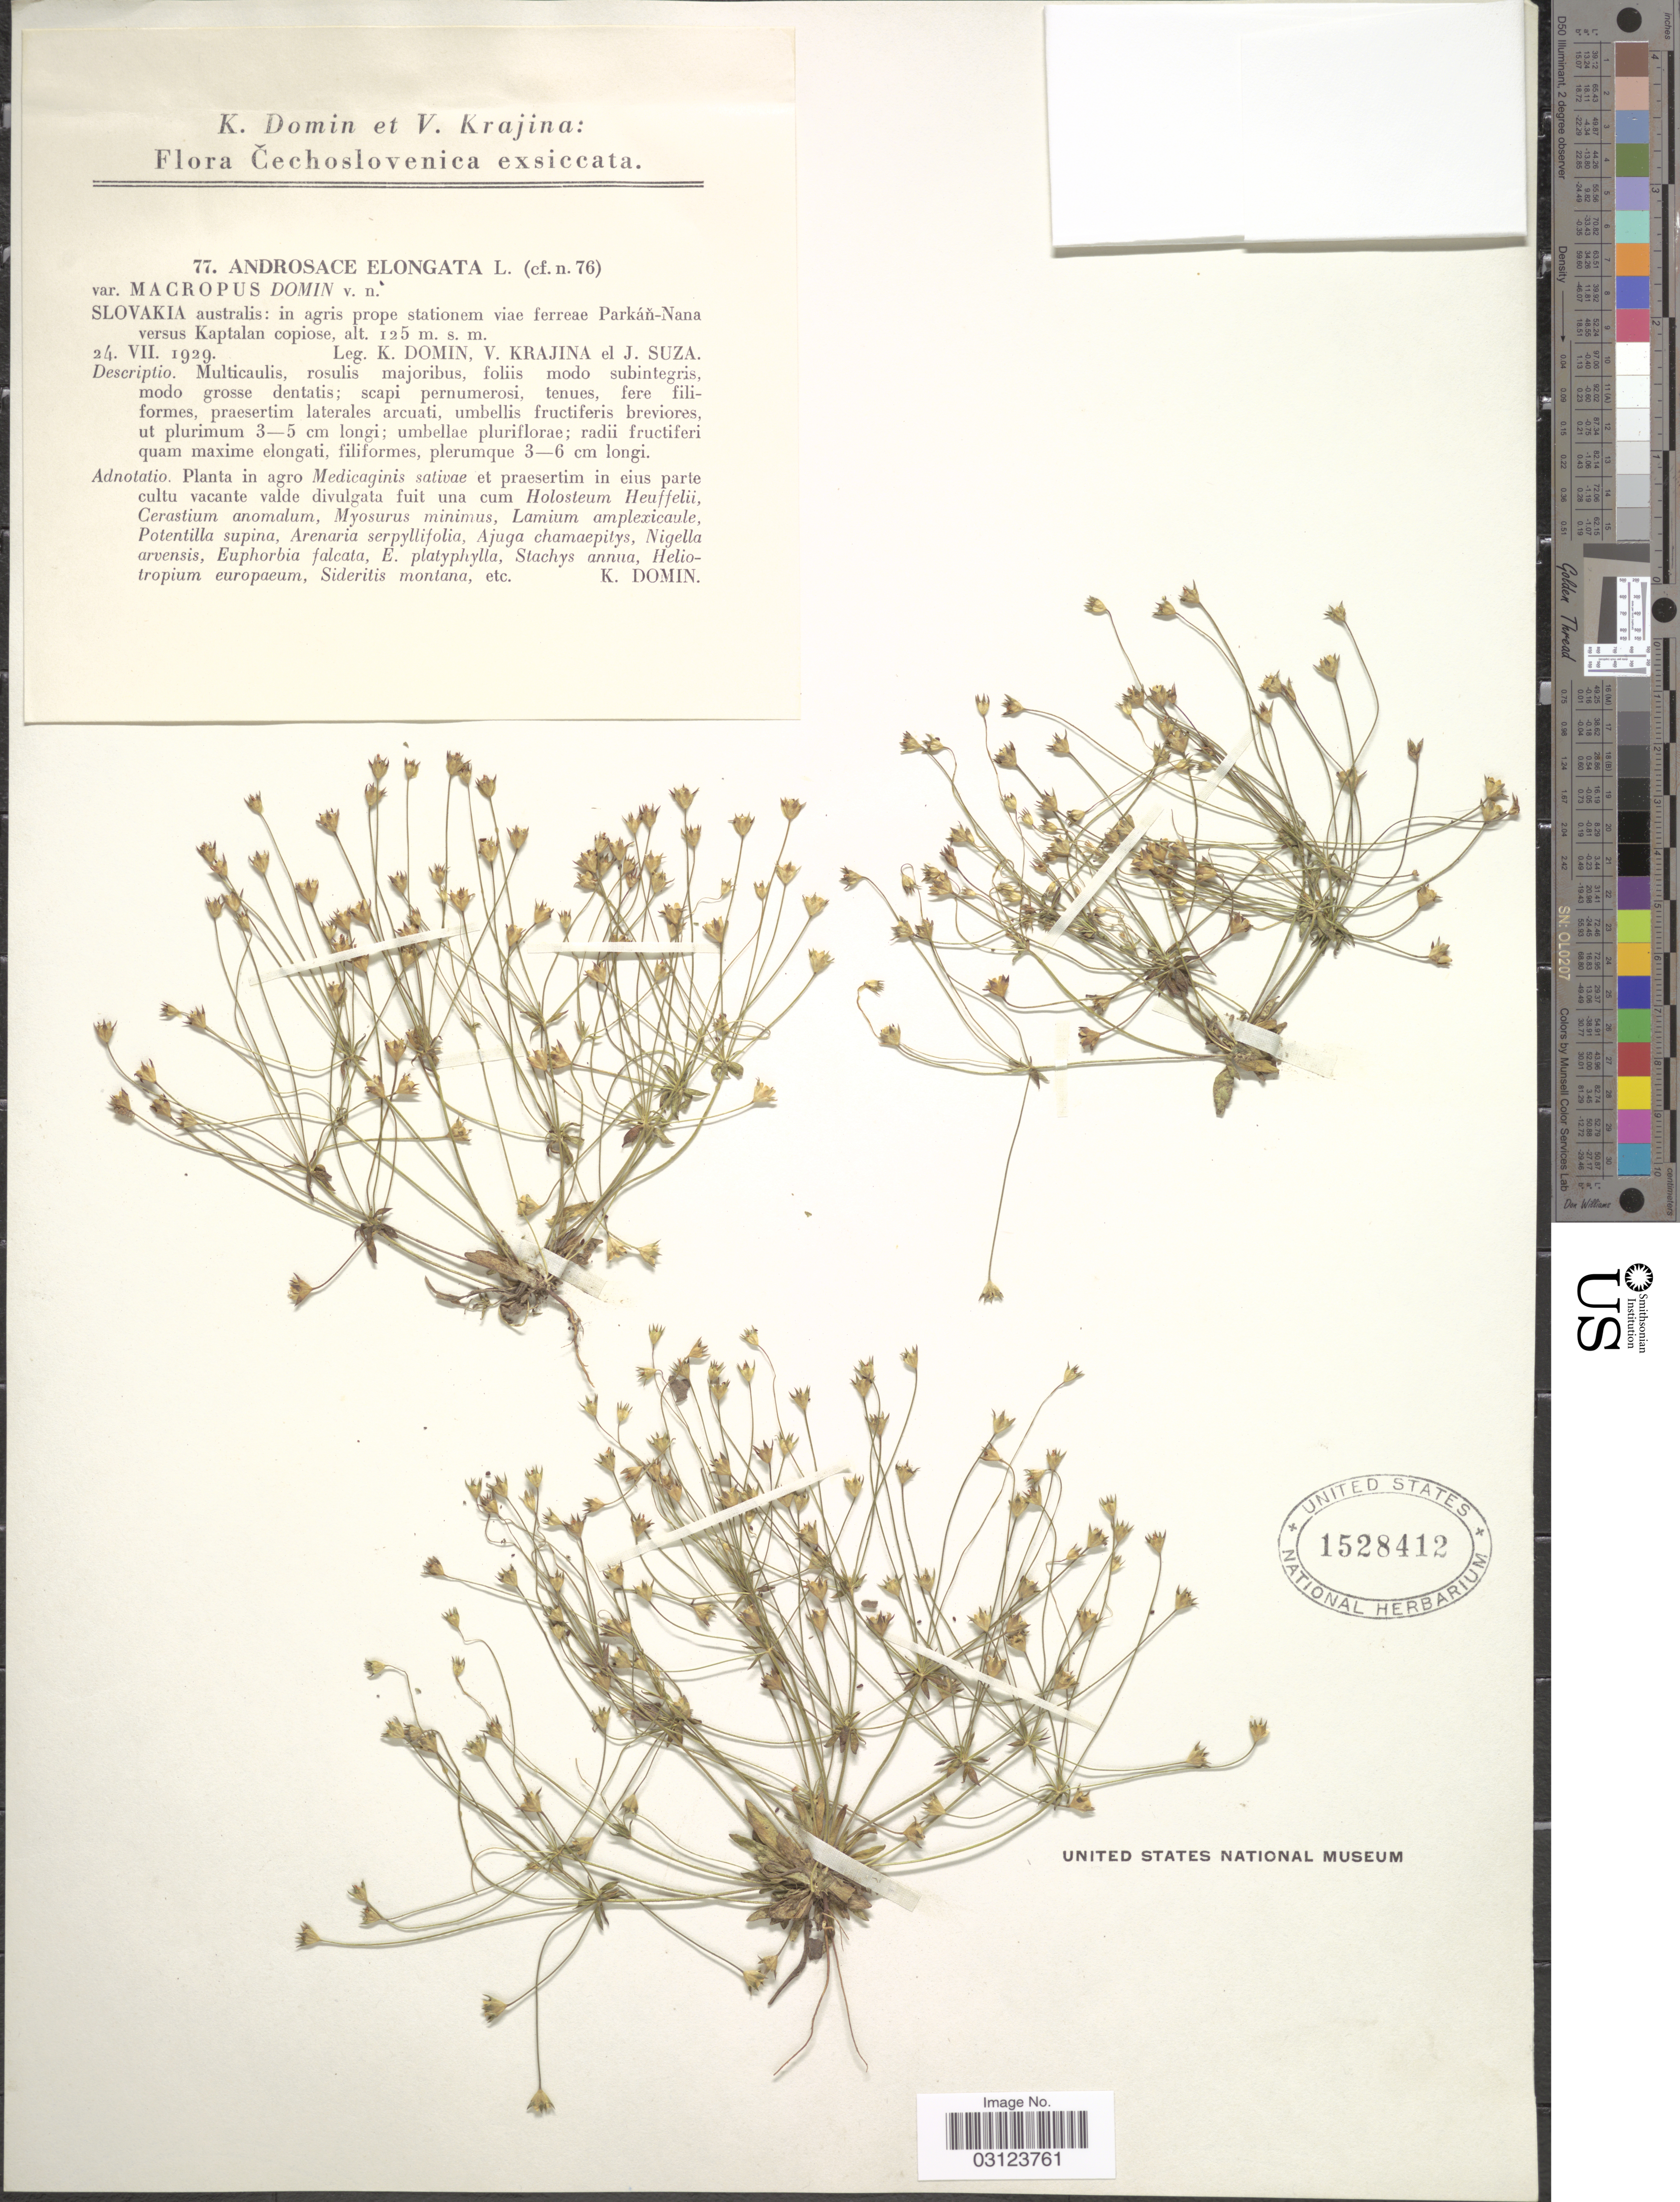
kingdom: Plantae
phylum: Tracheophyta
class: Magnoliopsida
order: Ericales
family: Primulaceae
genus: Androsace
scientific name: Androsace elongata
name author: L.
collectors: K. Domin, V. Krajina & J. Suza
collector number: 77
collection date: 1929-07-24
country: Czechia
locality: Cechoslovenica. Slovakia australis: in agris prope stationem viae ferreae Parkán-Nana versus Kaptalan copiose.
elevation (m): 125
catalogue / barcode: US 1528412